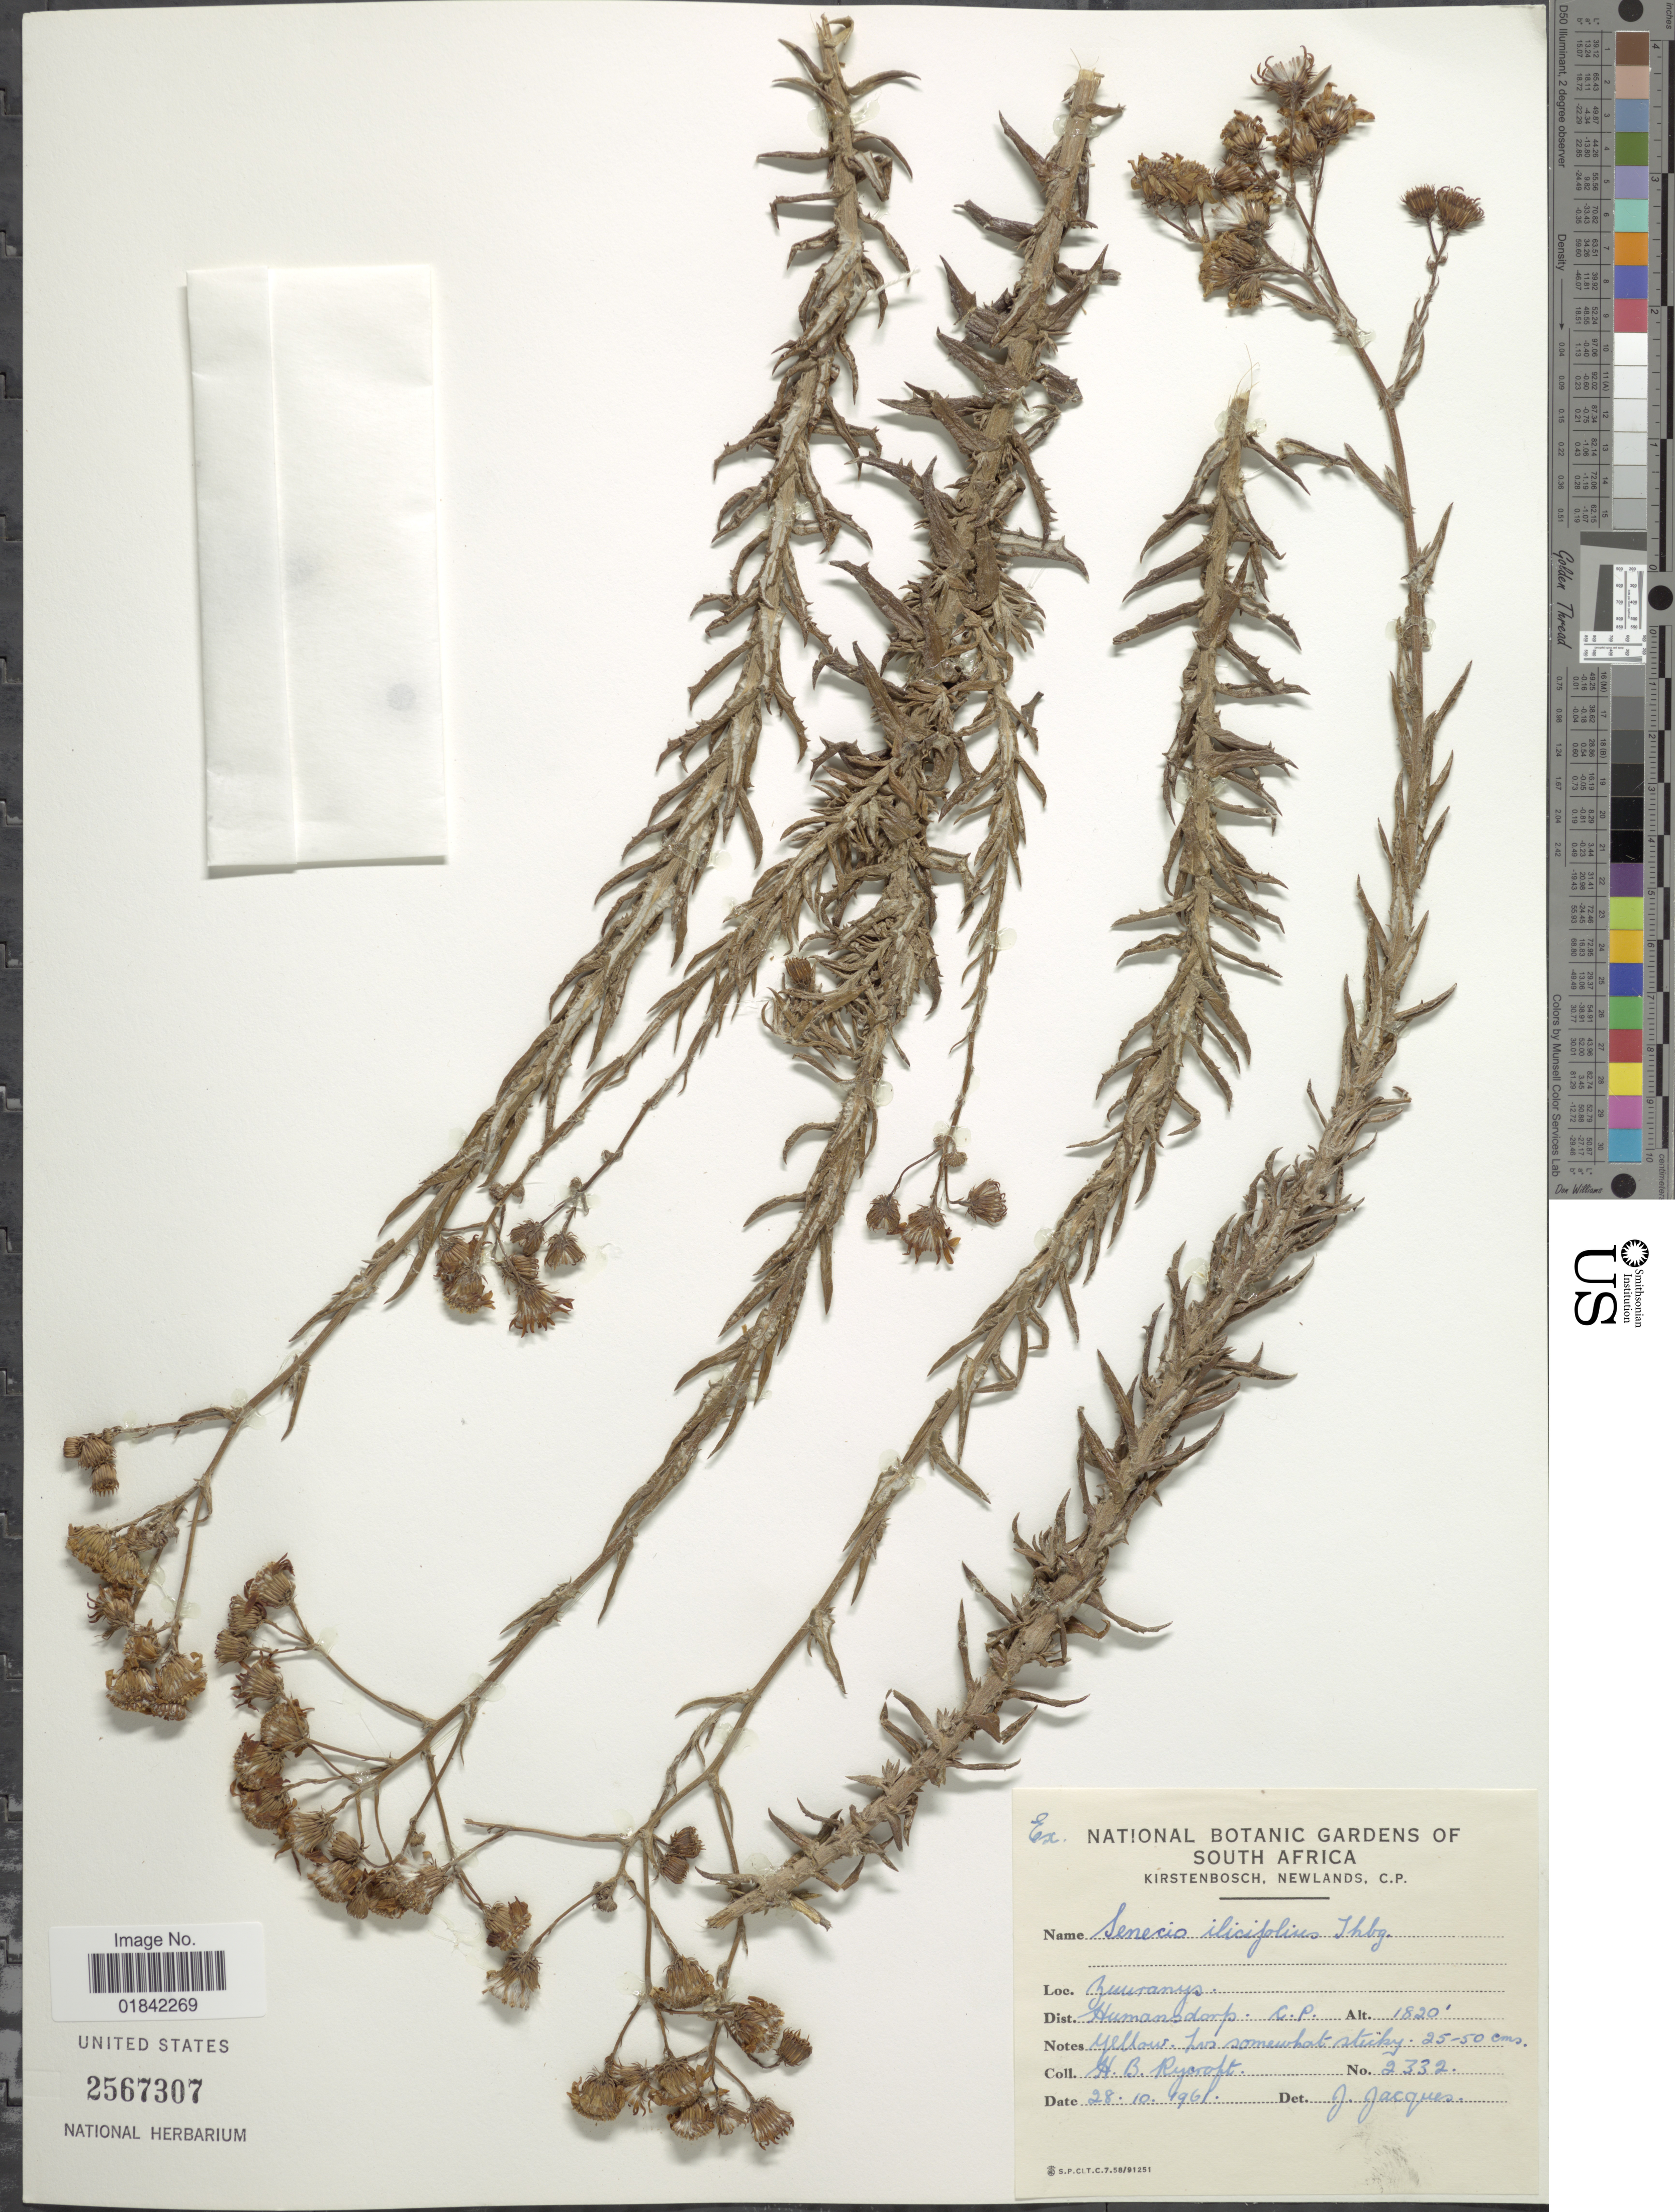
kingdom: Plantae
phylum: Tracheophyta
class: Magnoliopsida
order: Asterales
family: Asteraceae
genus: Senecio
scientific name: Senecio ilicifolius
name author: Thunb.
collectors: H. Rycroft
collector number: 2332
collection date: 1961-10-28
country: South Africa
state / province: Eastern Cape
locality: Zuuranys, Humansdorp, C. P.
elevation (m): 555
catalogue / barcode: US 2567307